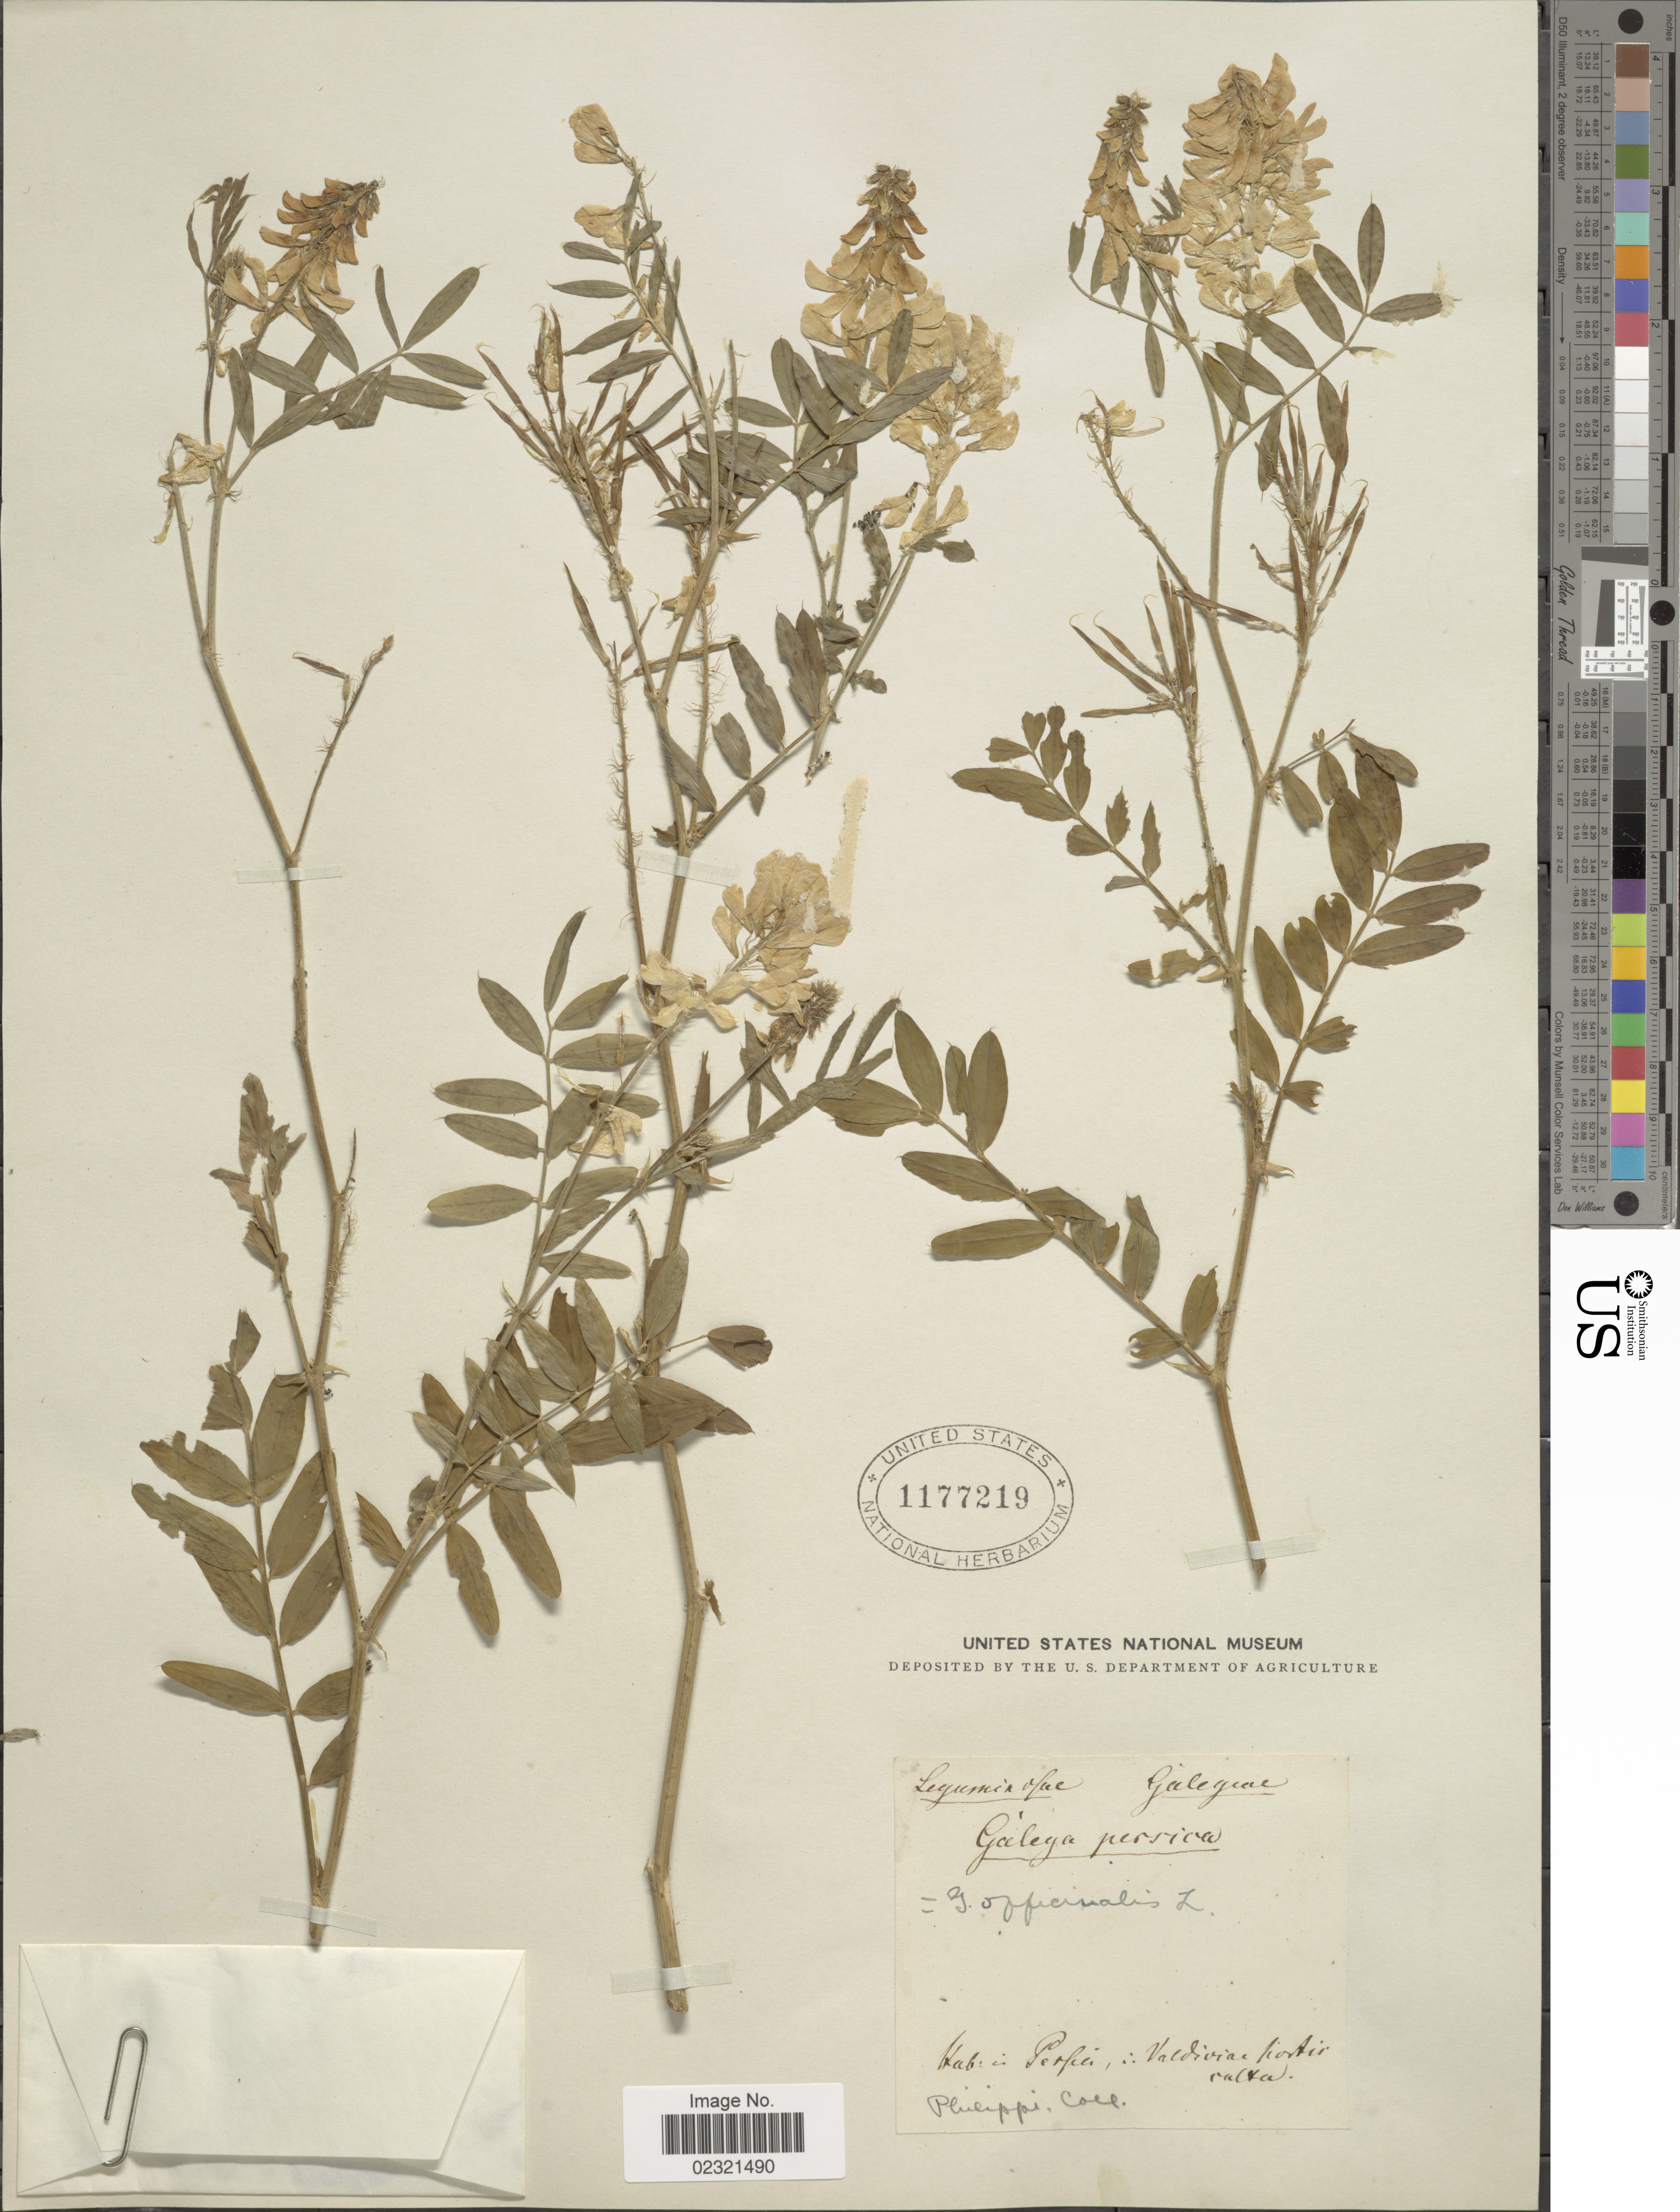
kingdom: Plantae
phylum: Tracheophyta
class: Magnoliopsida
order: Fabales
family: Fabaceae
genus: Galega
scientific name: Galega officinalis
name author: L.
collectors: -. Philippi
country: Chile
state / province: Los Lagos (X)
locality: Perfils, in Valdeviae hortis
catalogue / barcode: US 1177219